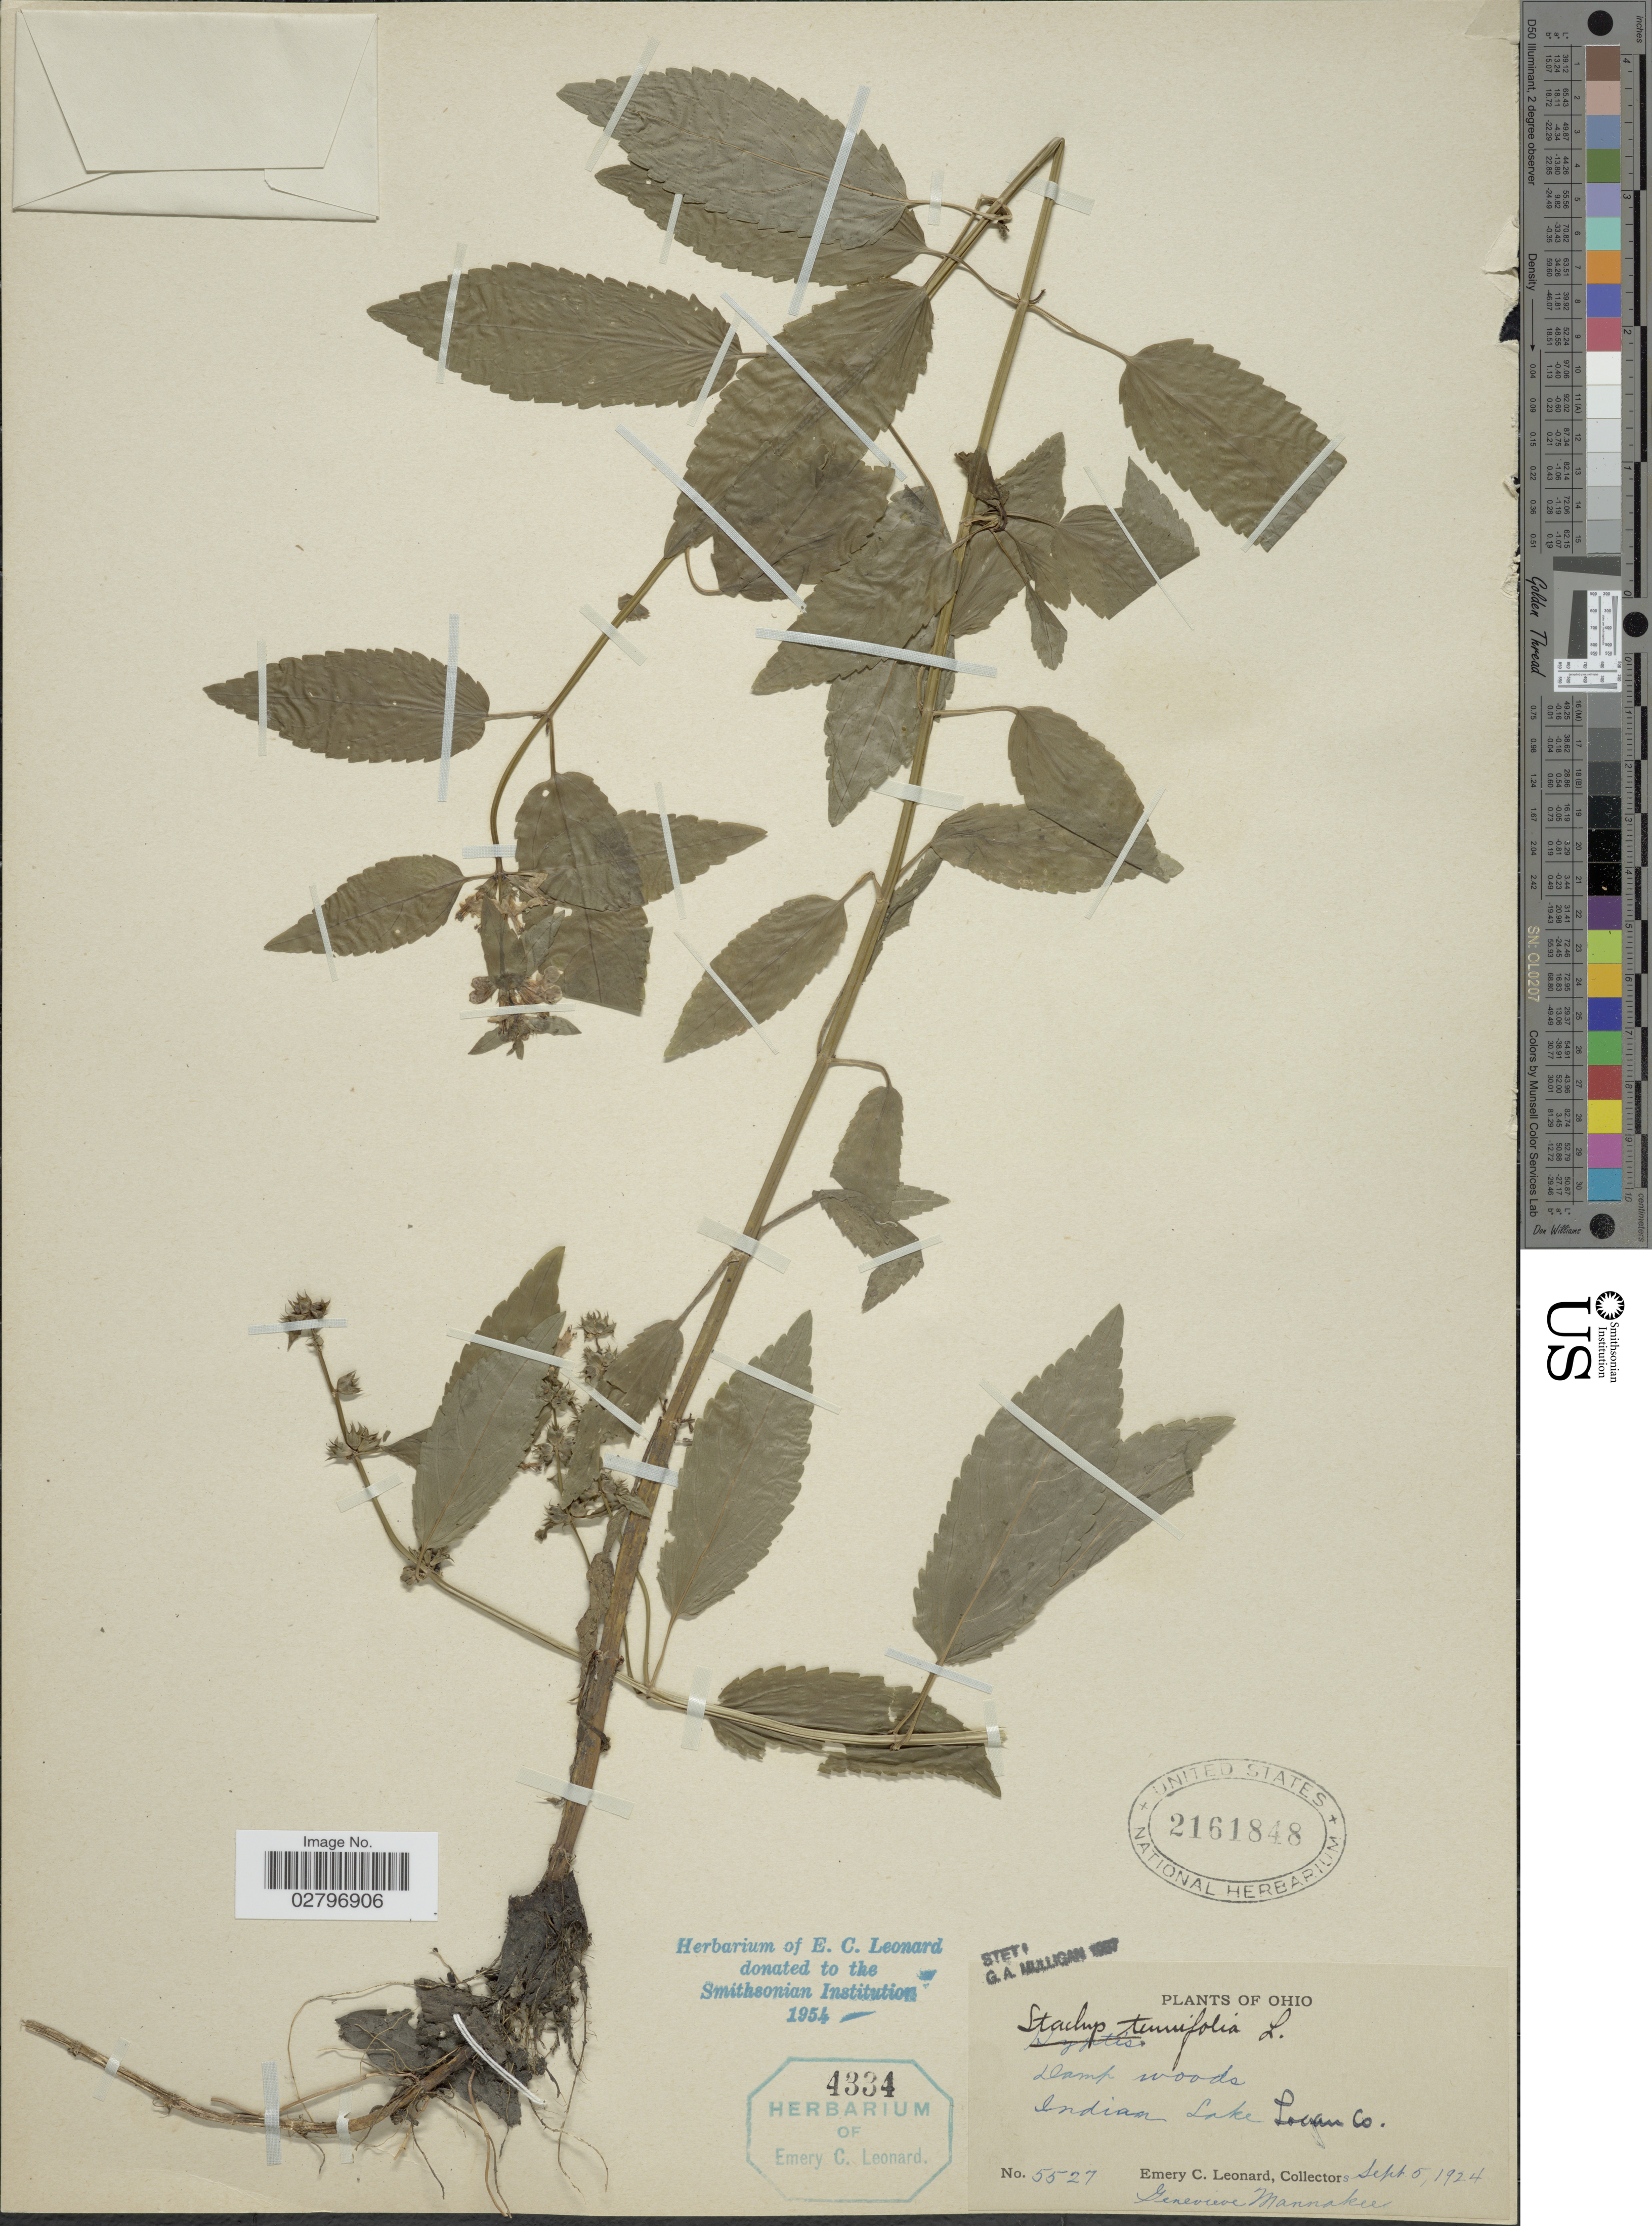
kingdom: Plantae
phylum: Tracheophyta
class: Magnoliopsida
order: Lamiales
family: Lamiaceae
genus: Stachys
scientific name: Stachys tenuifolia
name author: Willd.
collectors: E. C. Leonard & G. Mannakee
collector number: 5527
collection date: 1924-09-05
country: United States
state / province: Ohio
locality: Indian Lake, Lorain Co.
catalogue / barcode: US 2161848